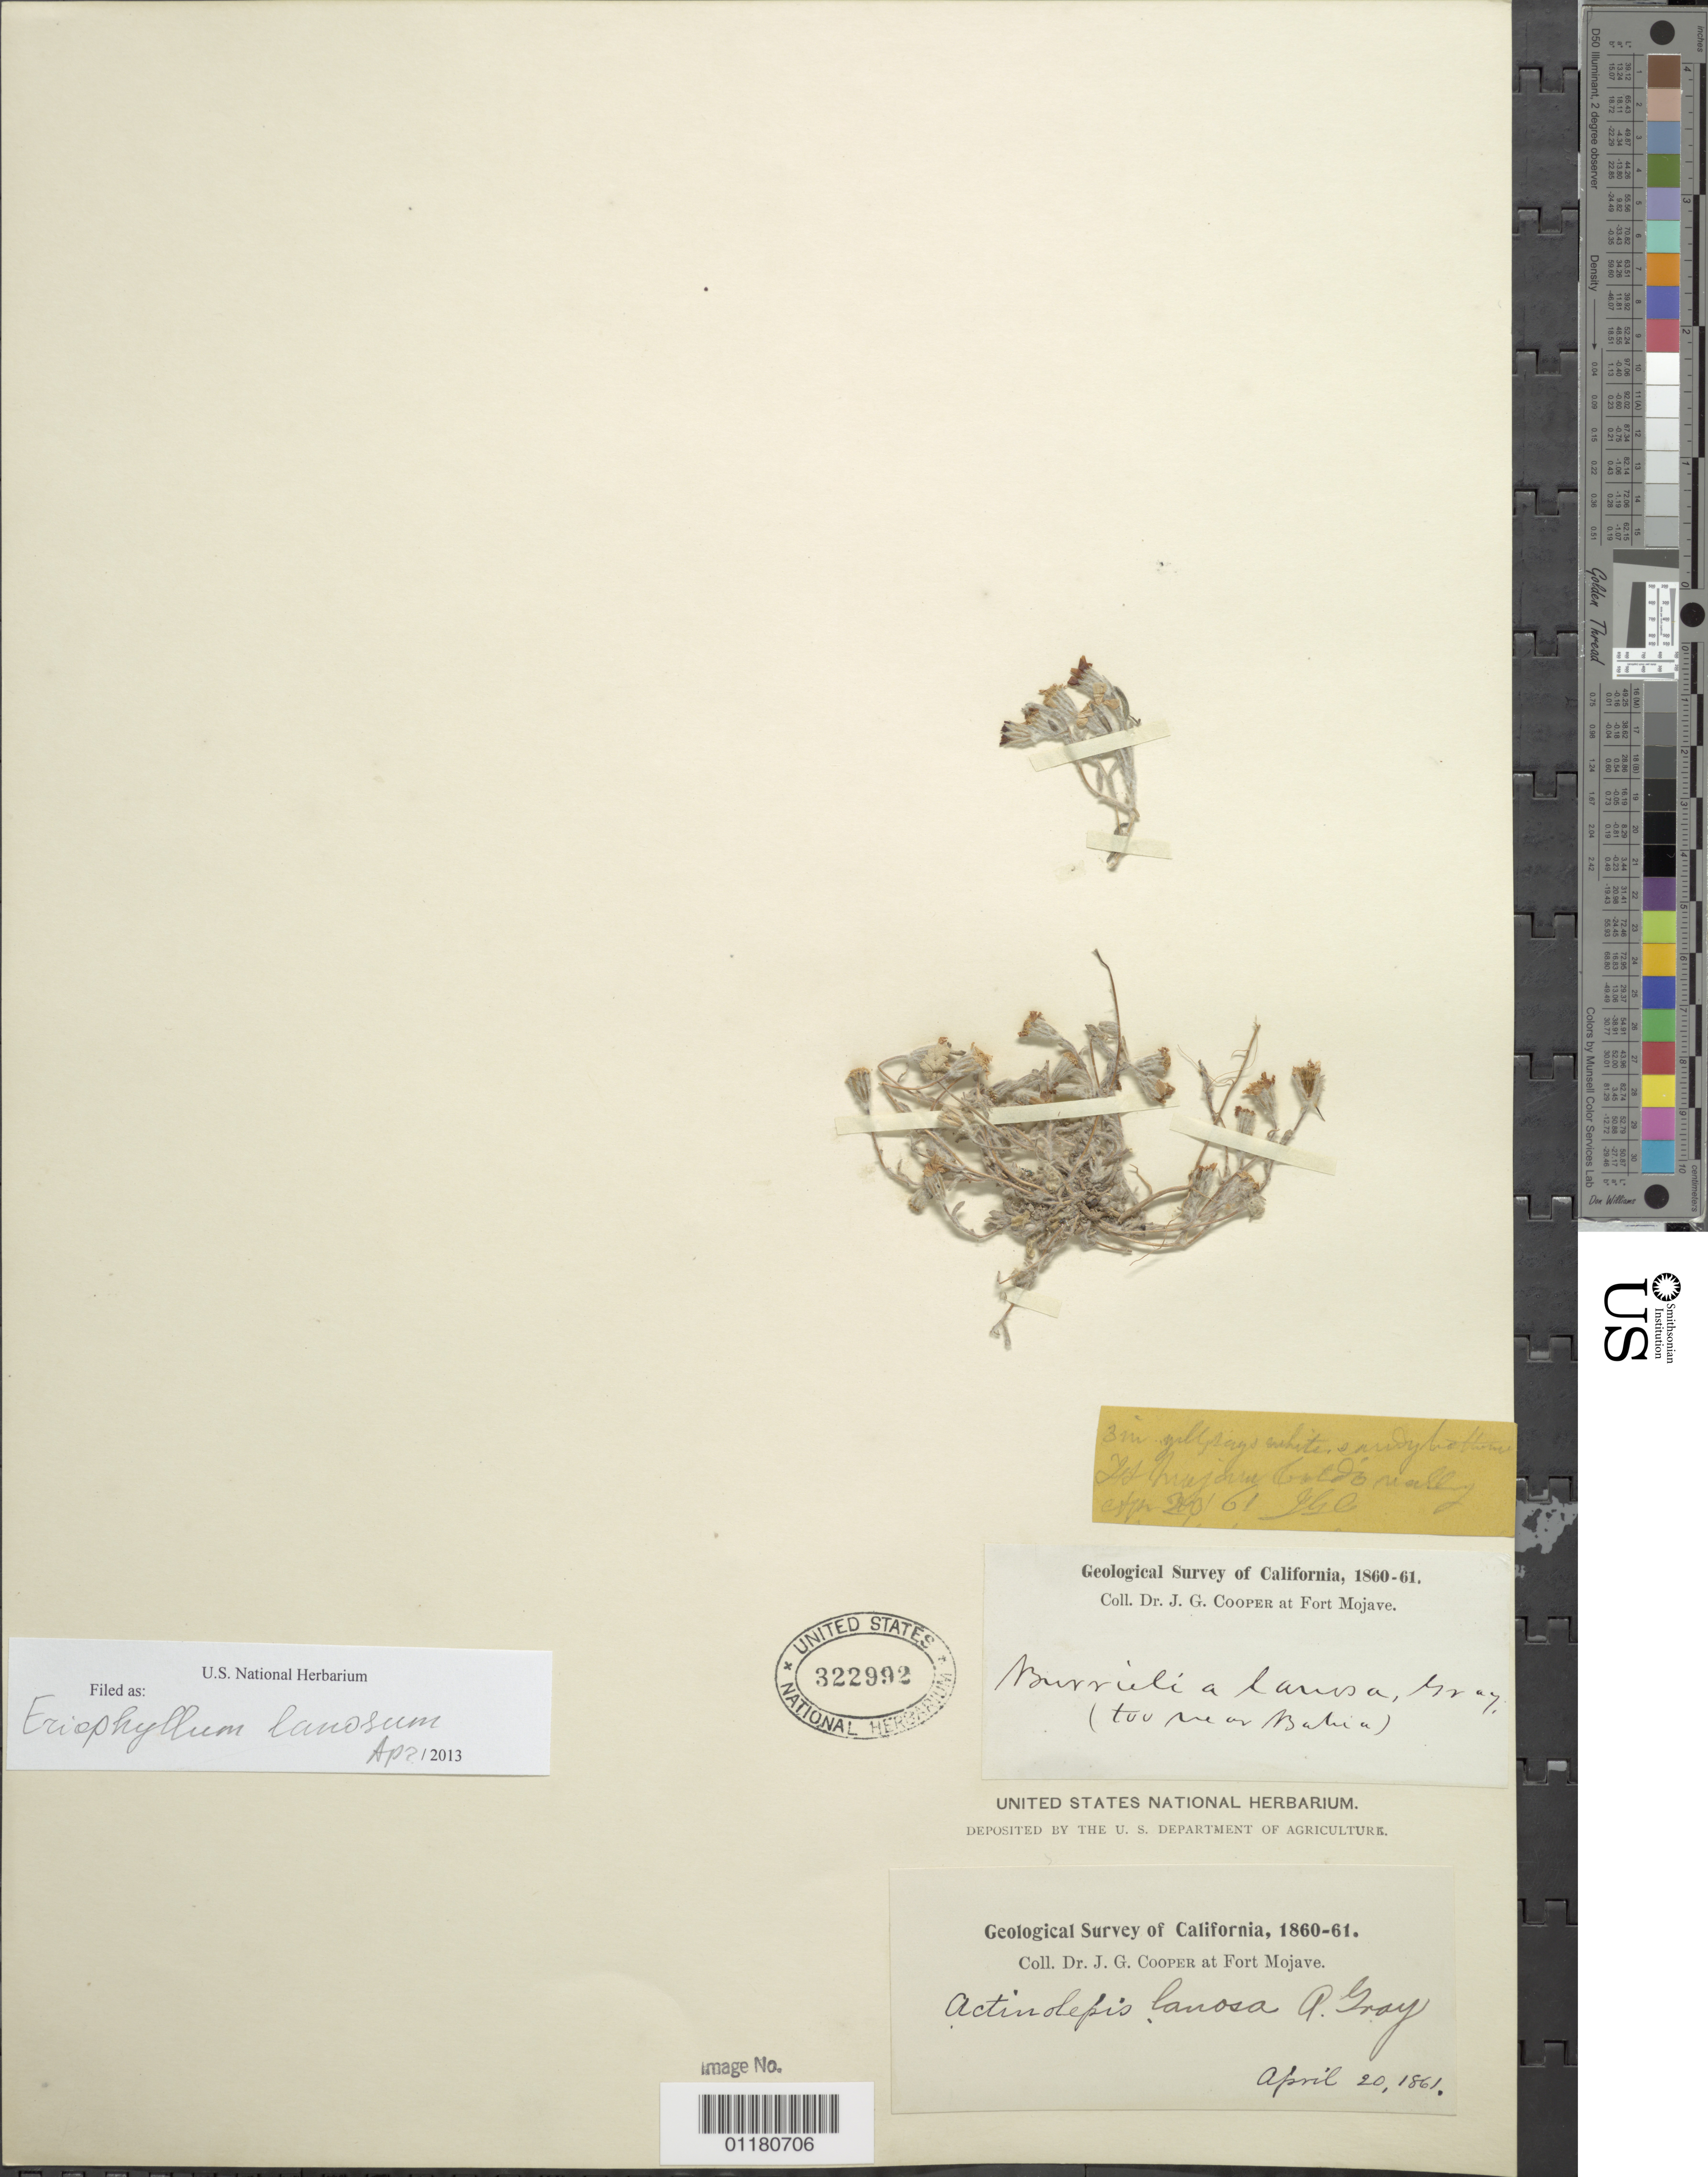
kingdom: Plantae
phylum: Tracheophyta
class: Magnoliopsida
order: Asterales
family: Asteraceae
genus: Eriophyllum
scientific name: Eriophyllum lanosum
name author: (A. Gray) A. Gray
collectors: J. G. Cooper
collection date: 1861-04-20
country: United States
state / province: California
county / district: San Bernardino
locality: Fort Mojave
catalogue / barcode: US 322992